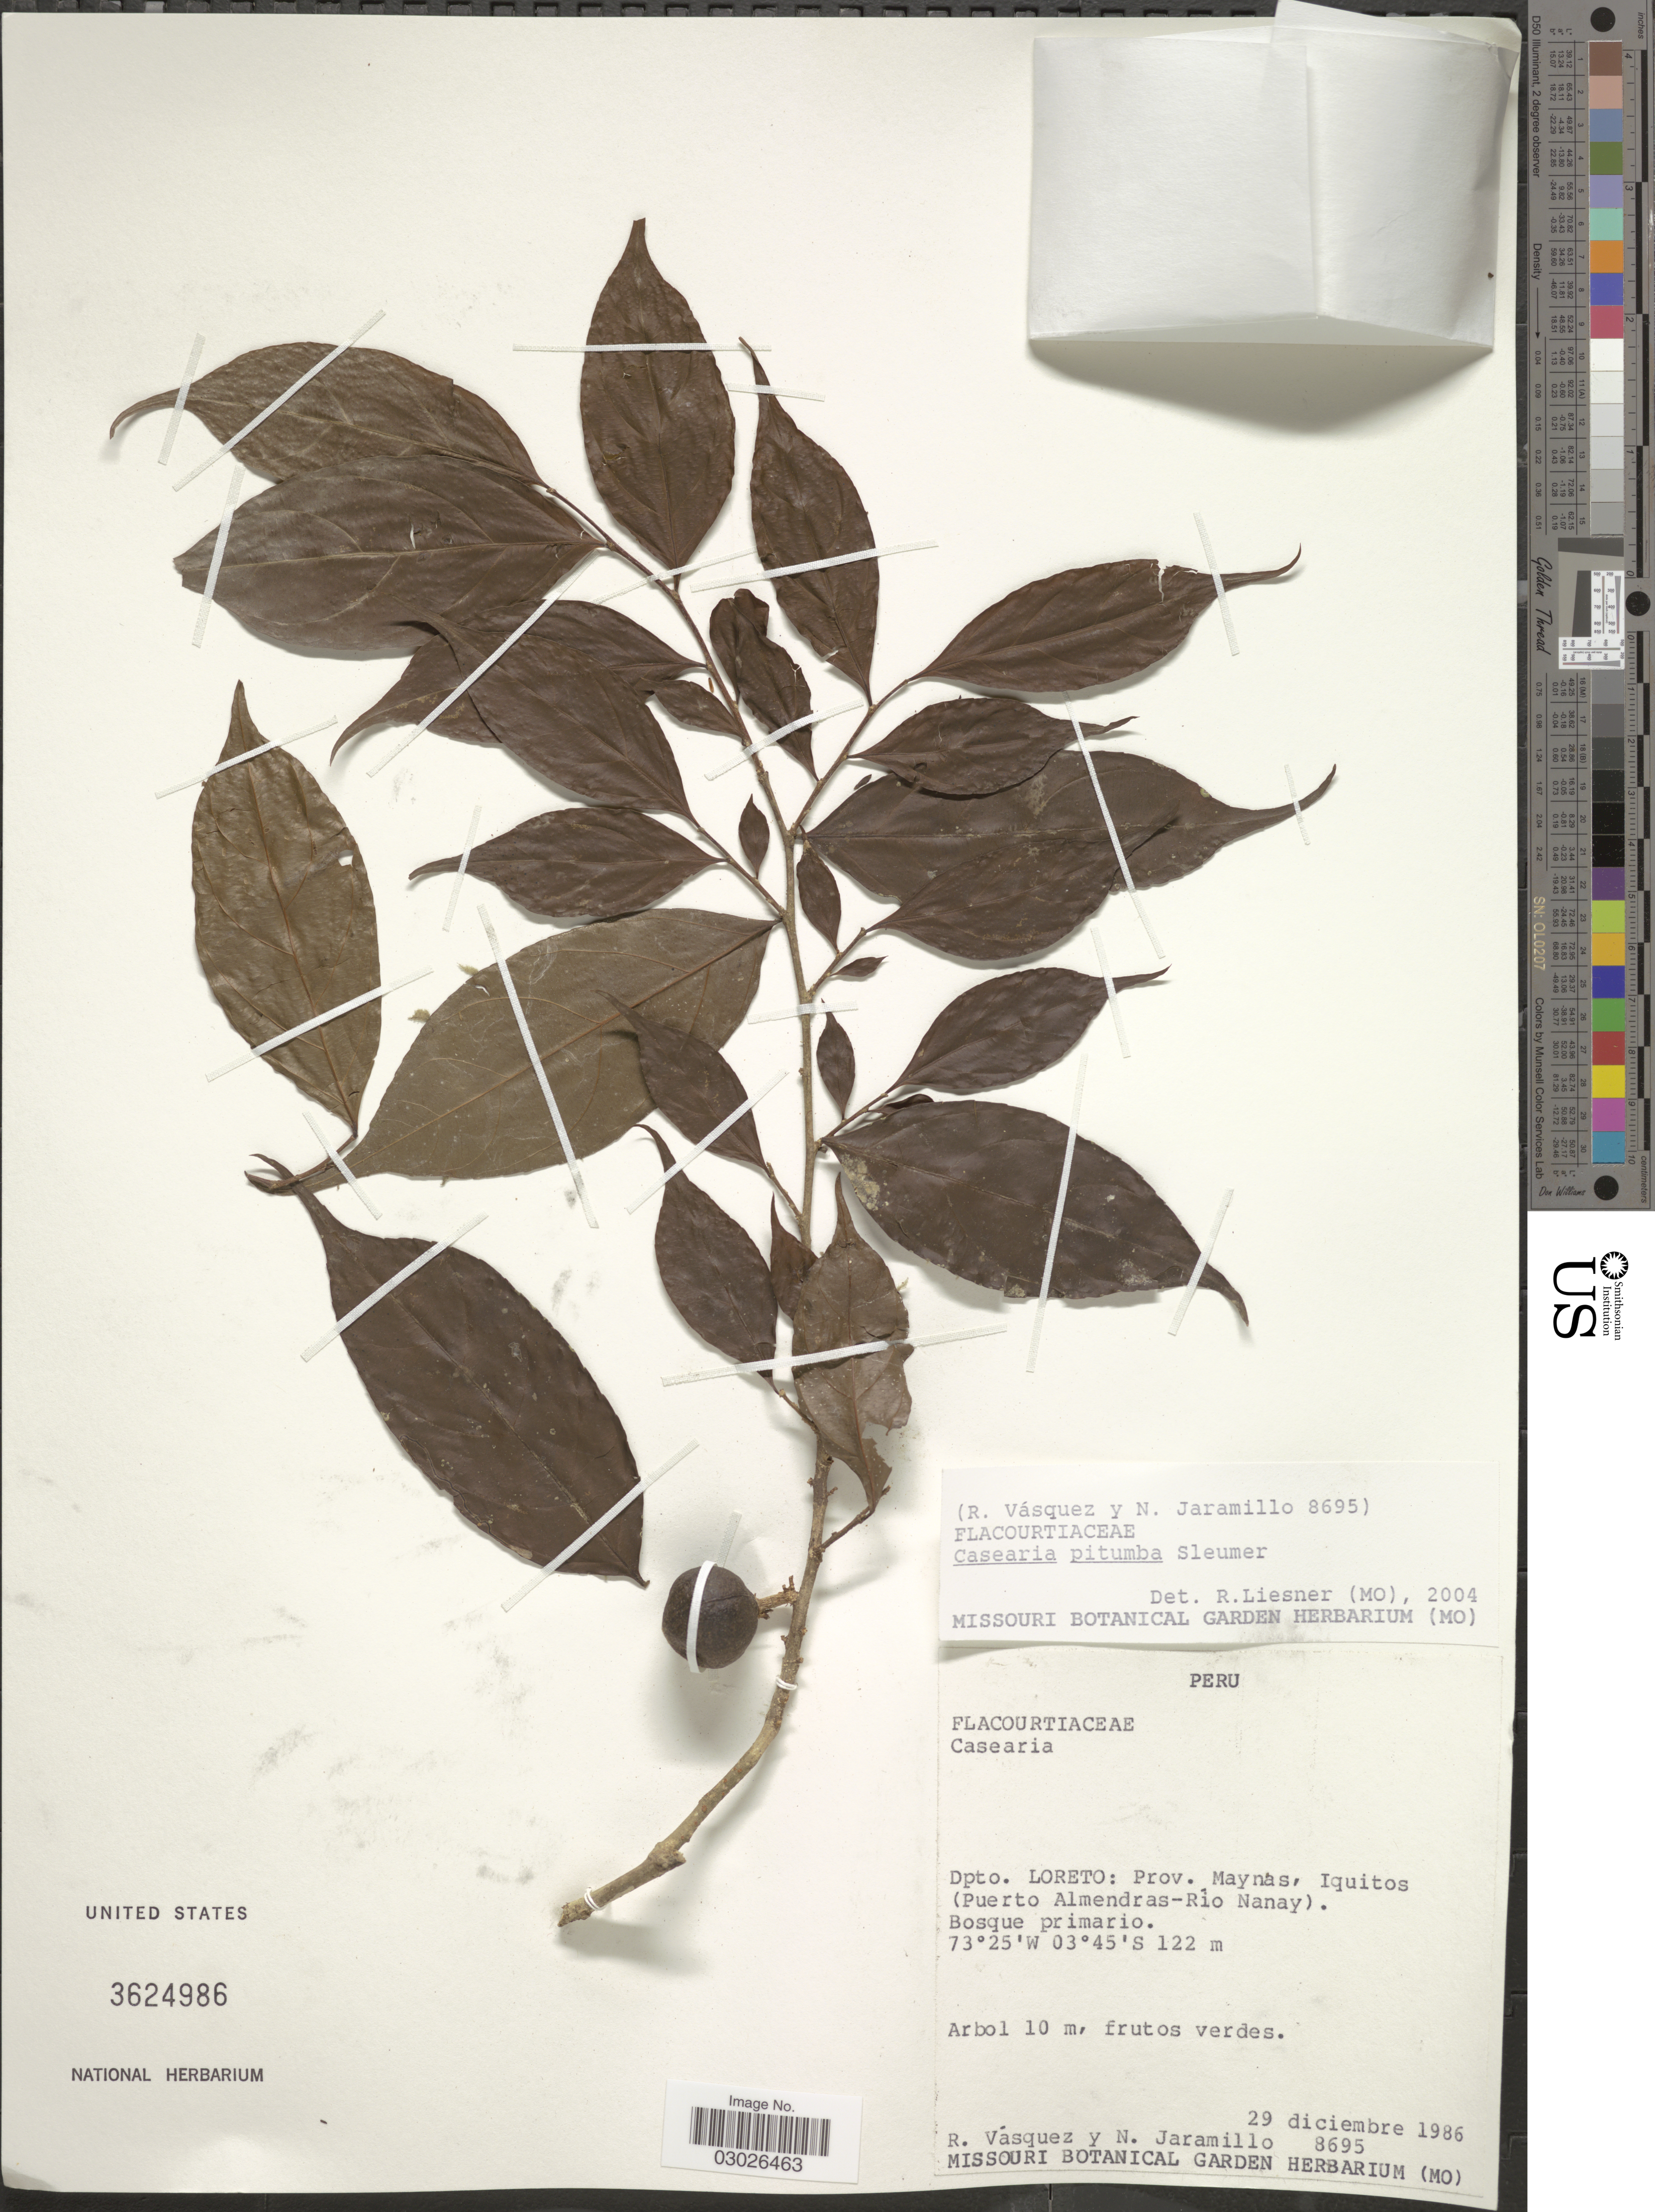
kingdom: Plantae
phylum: Tracheophyta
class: Magnoliopsida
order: Malpighiales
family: Salicaceae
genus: Casearia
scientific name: Casearia pitumba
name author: Sleumer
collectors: R. Vásquez & N. Jaramillo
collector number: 8695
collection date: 1986-12-29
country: Peru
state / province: Loreto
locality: Dpto. Loreto: Prov. Maynas, Iquitos (Puerto Almendras-Rio Nanay).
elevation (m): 122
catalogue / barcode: US 3624986